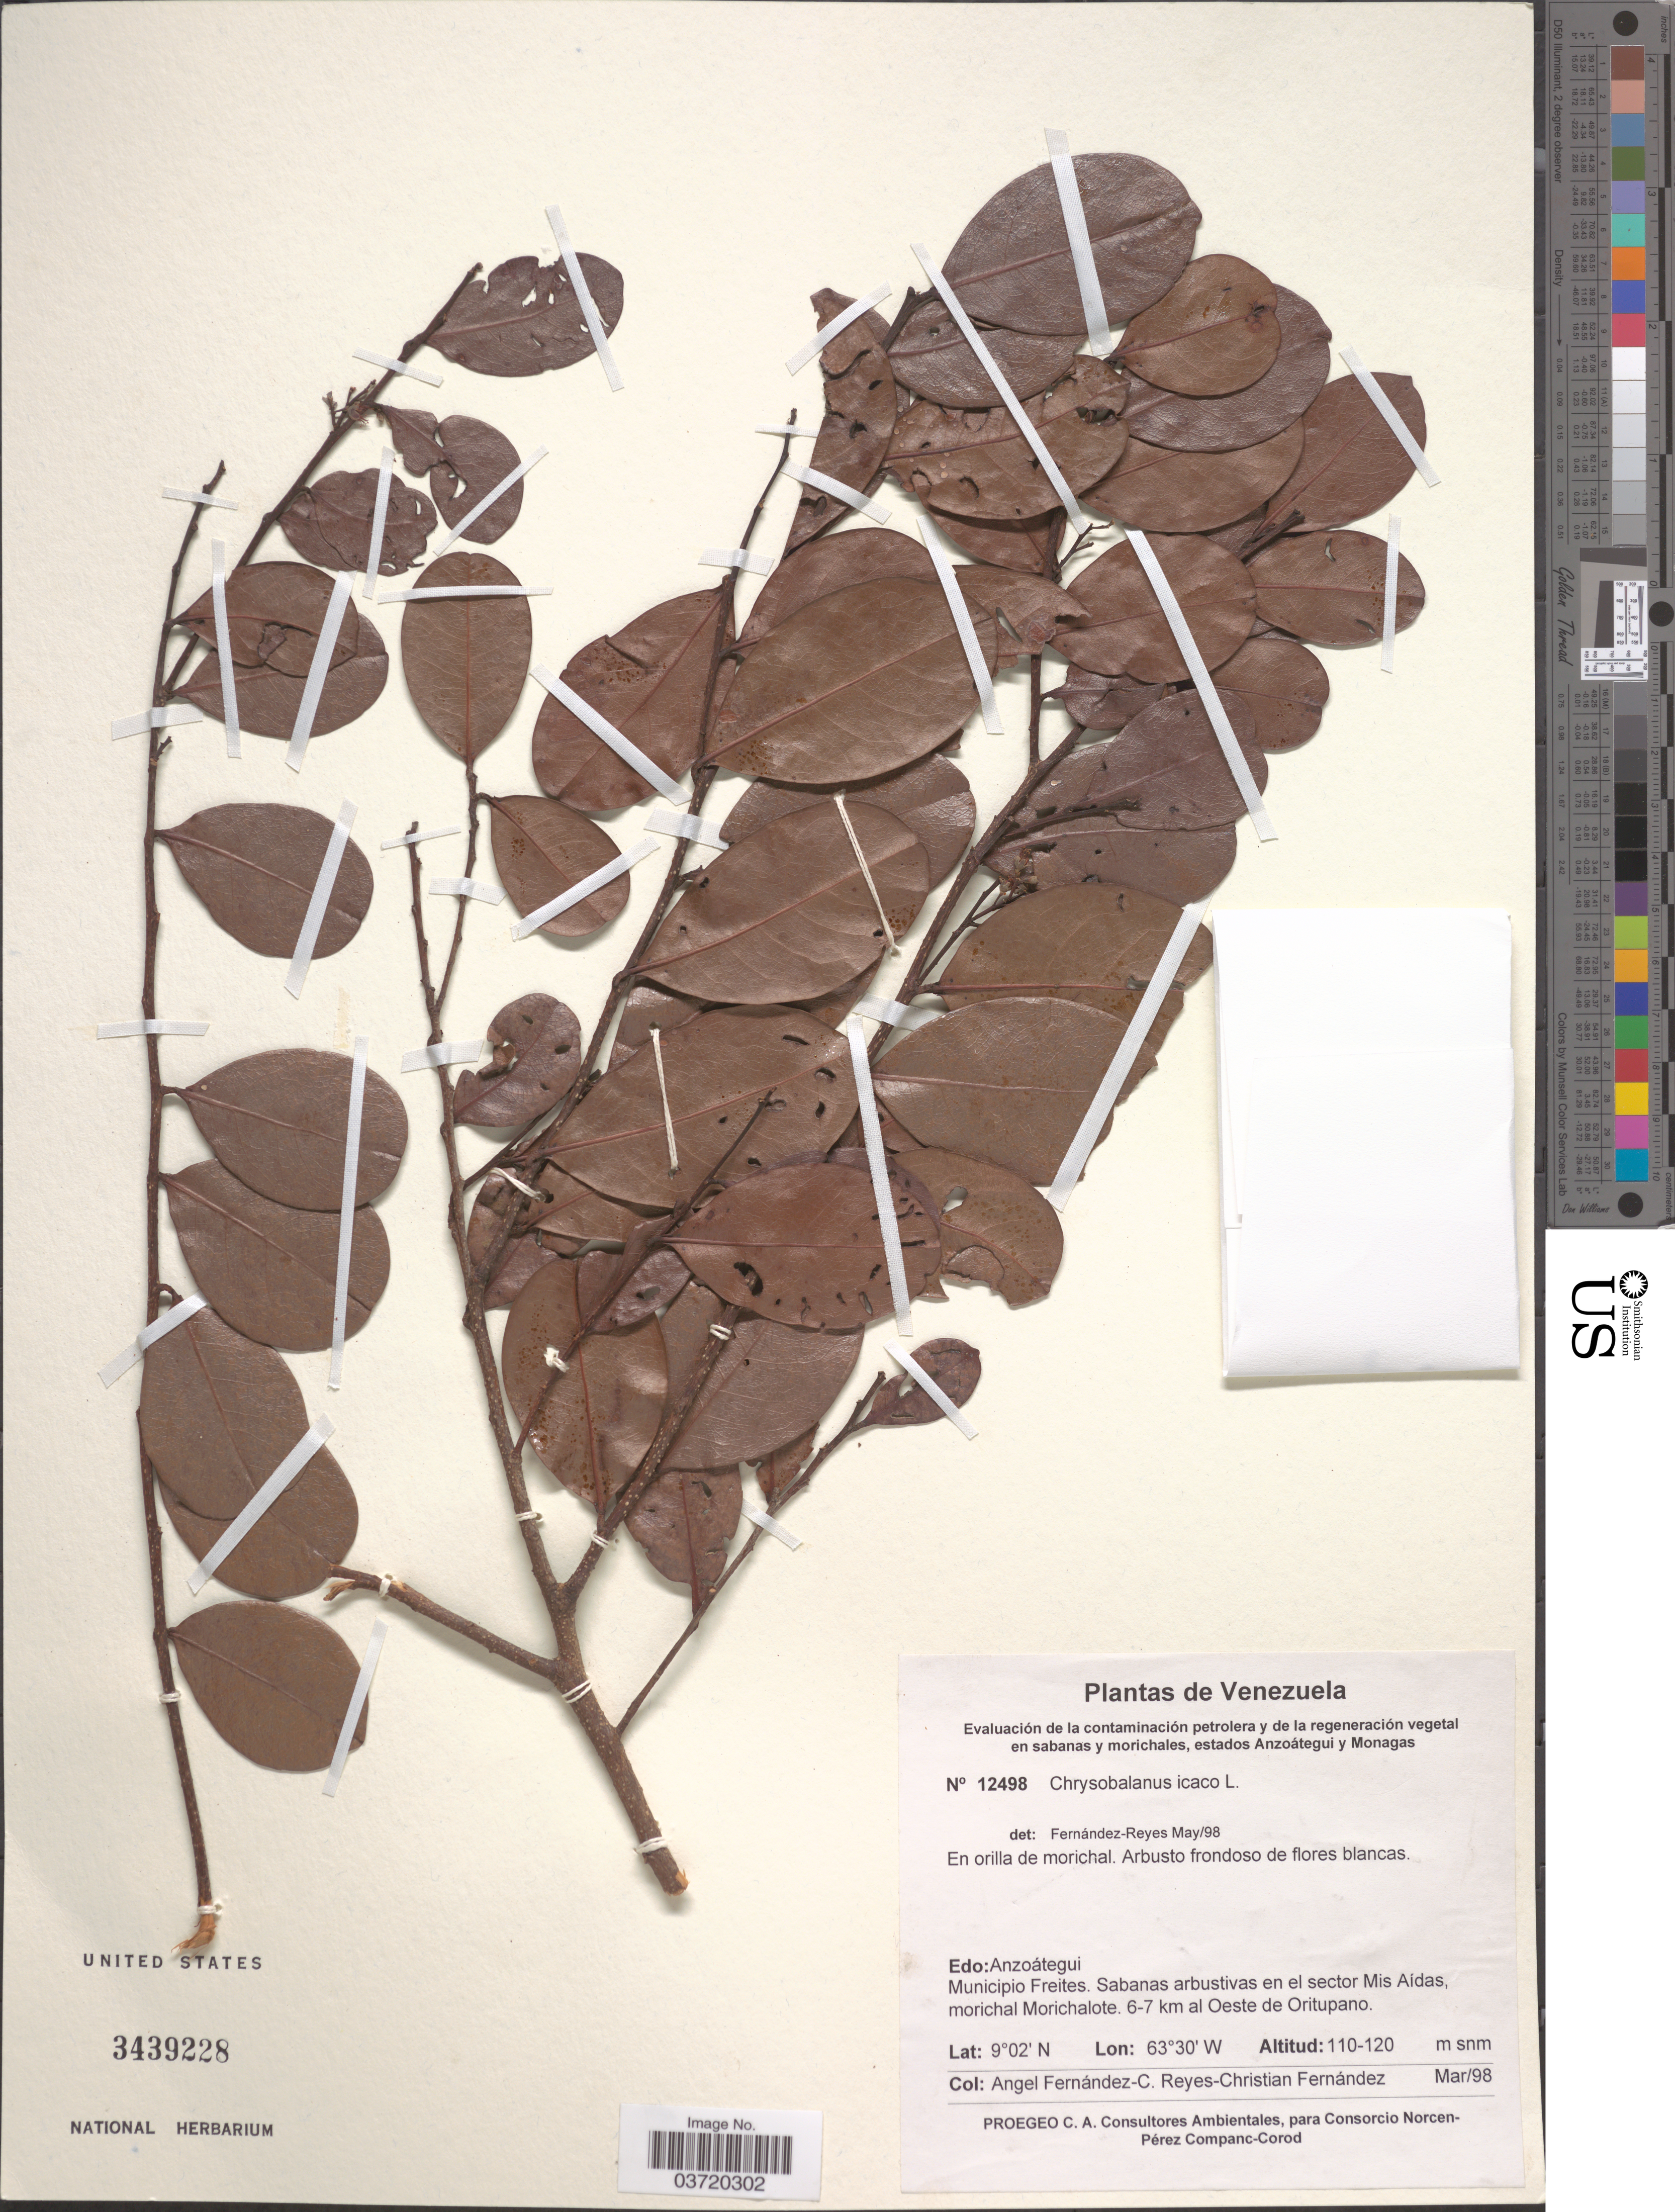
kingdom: Plantae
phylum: Tracheophyta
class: Magnoliopsida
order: Malpighiales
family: Chrysobalanaceae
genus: Chrysobalanus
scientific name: Chrysobalanus icaco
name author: L.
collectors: Á. Fernández, C. Reyes & C. Fernández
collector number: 12498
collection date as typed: Transcribed d/m/y: /3/98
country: Venezuela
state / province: Anzoategui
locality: Municipio Freitas. Sabanas arbustivas en el sector Mis Aídas, morichal Morichalote. 6-7 km al Oeste de Oritupano.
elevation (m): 110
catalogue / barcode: US 3439228